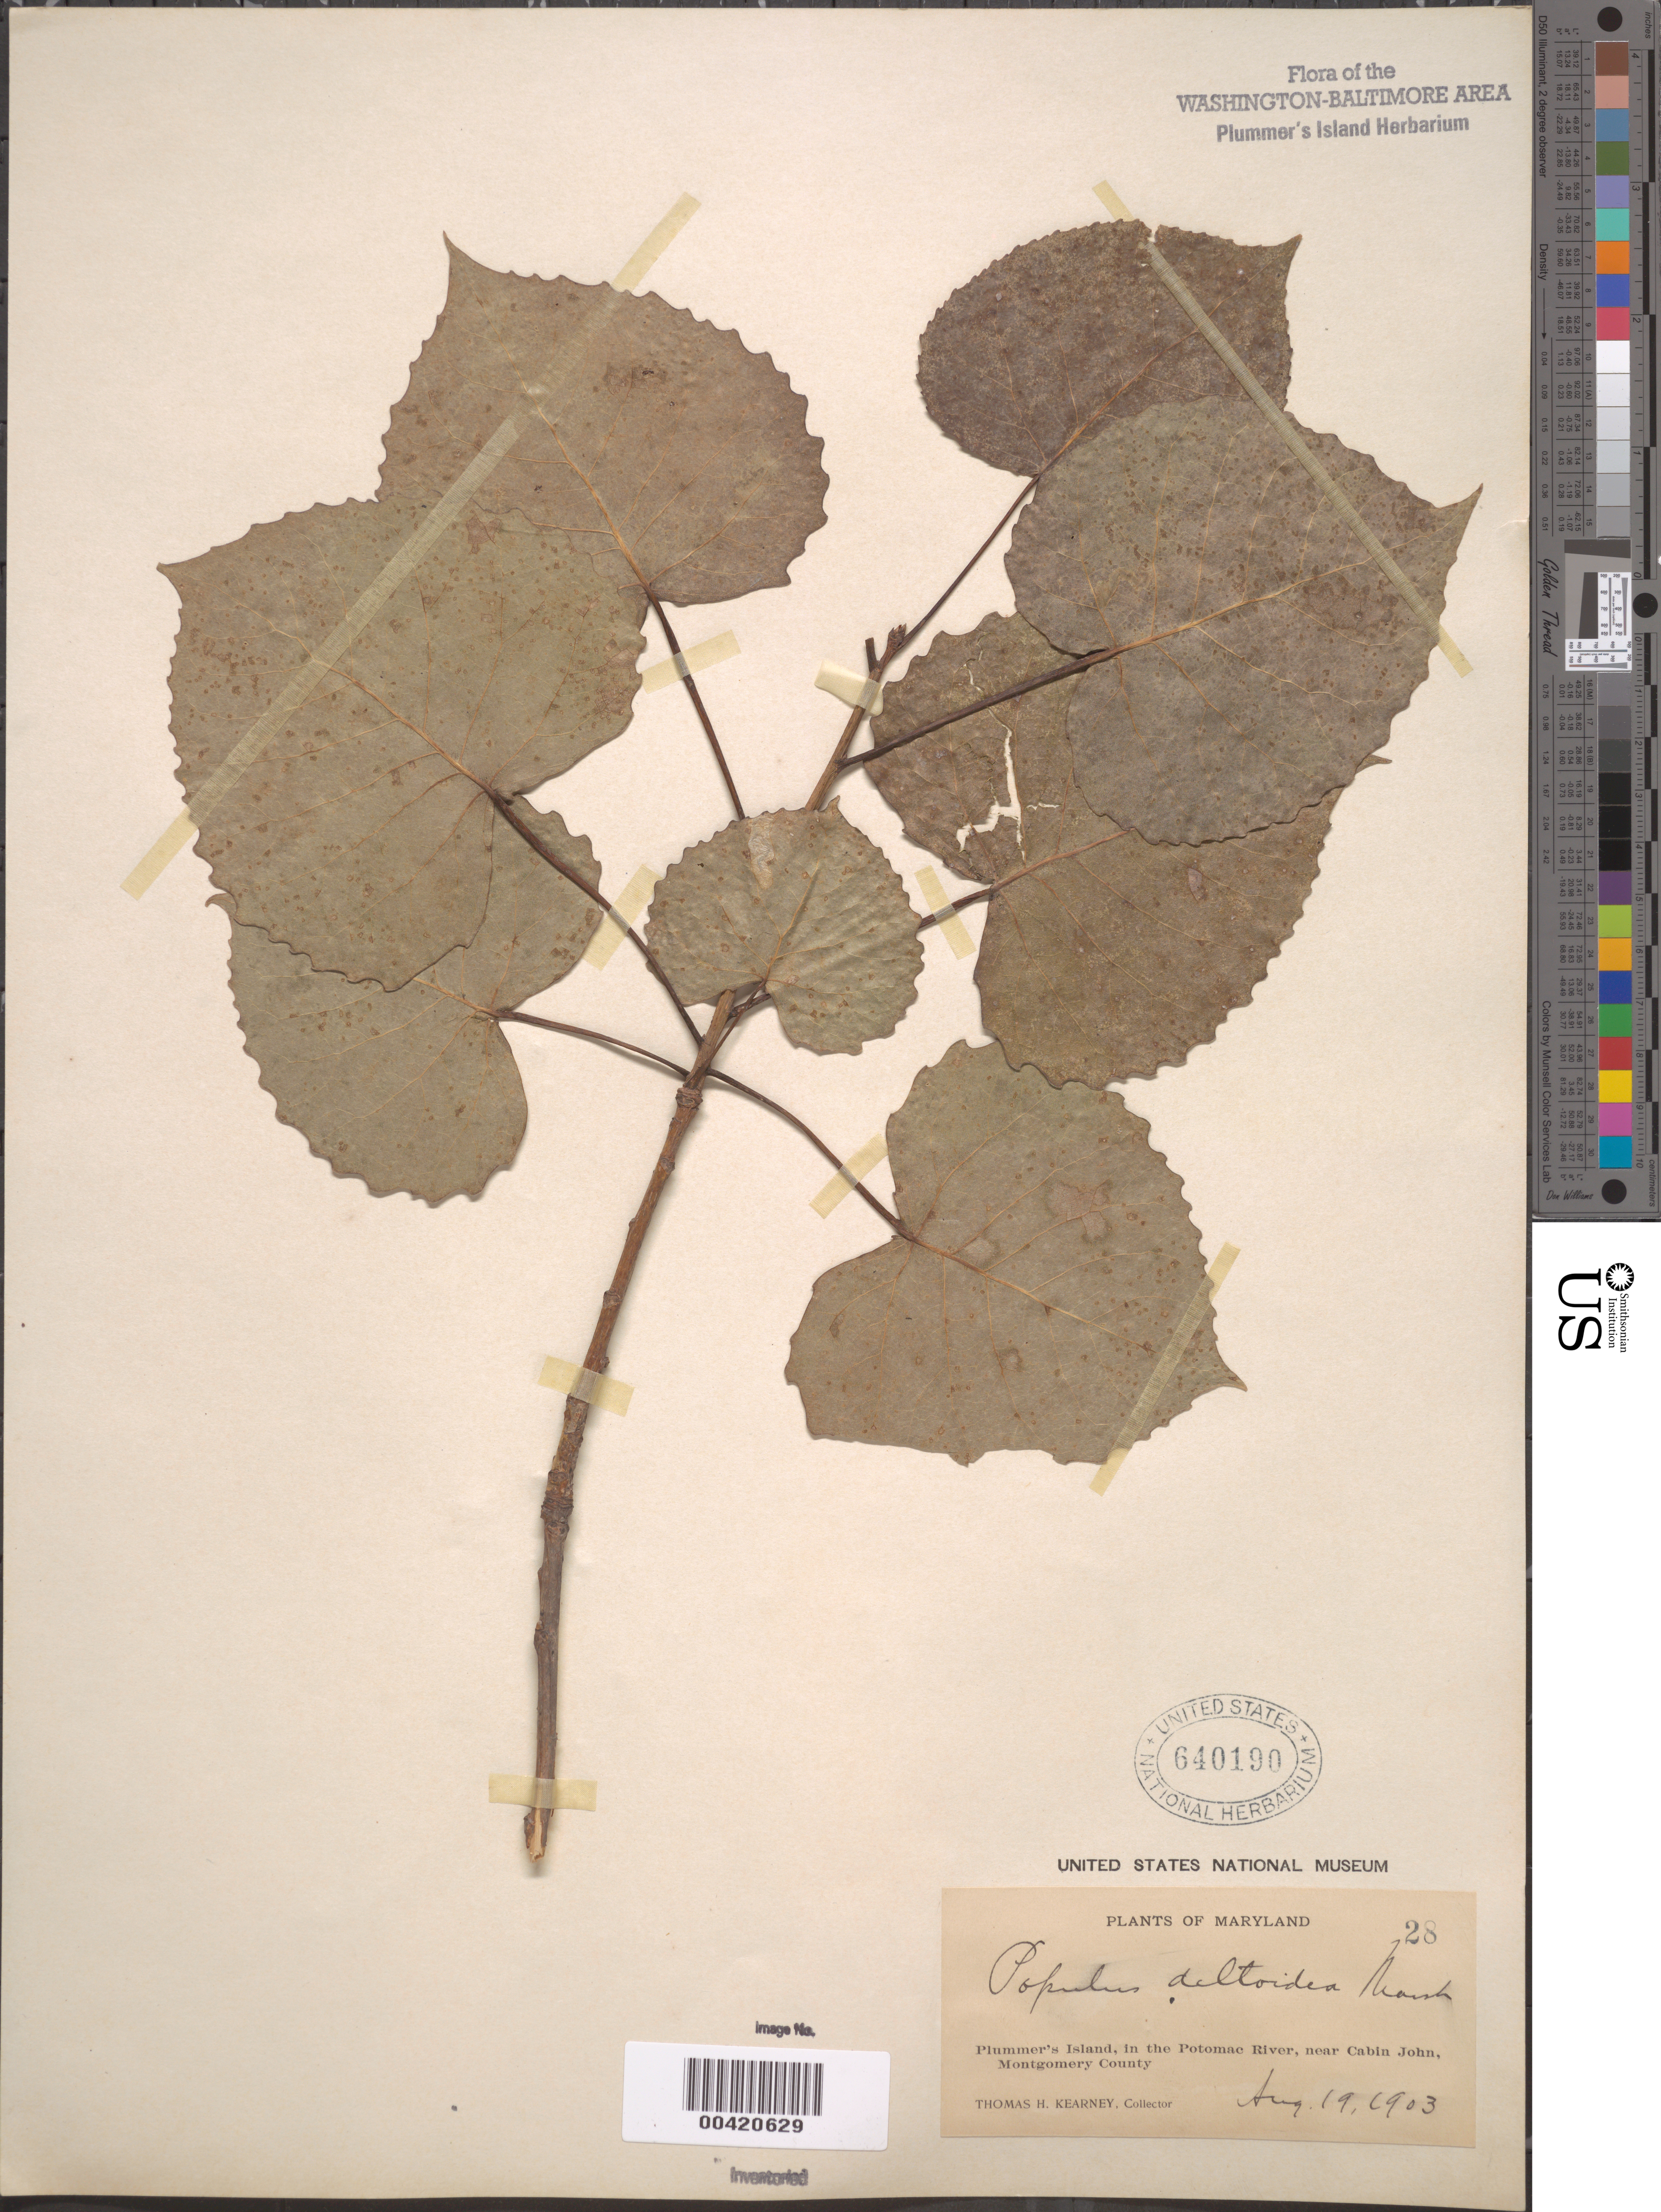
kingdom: Plantae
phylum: Tracheophyta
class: Magnoliopsida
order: Malpighiales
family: Salicaceae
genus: Populus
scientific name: Populus deltoides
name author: W. Bartram ex Marshall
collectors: T. H. Kearney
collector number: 28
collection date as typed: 19 Aug 1903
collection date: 1903-08-19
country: United States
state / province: Maryland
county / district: Montgomery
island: Plummers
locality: Plummer's Island C. & O. Canal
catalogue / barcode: US 640190